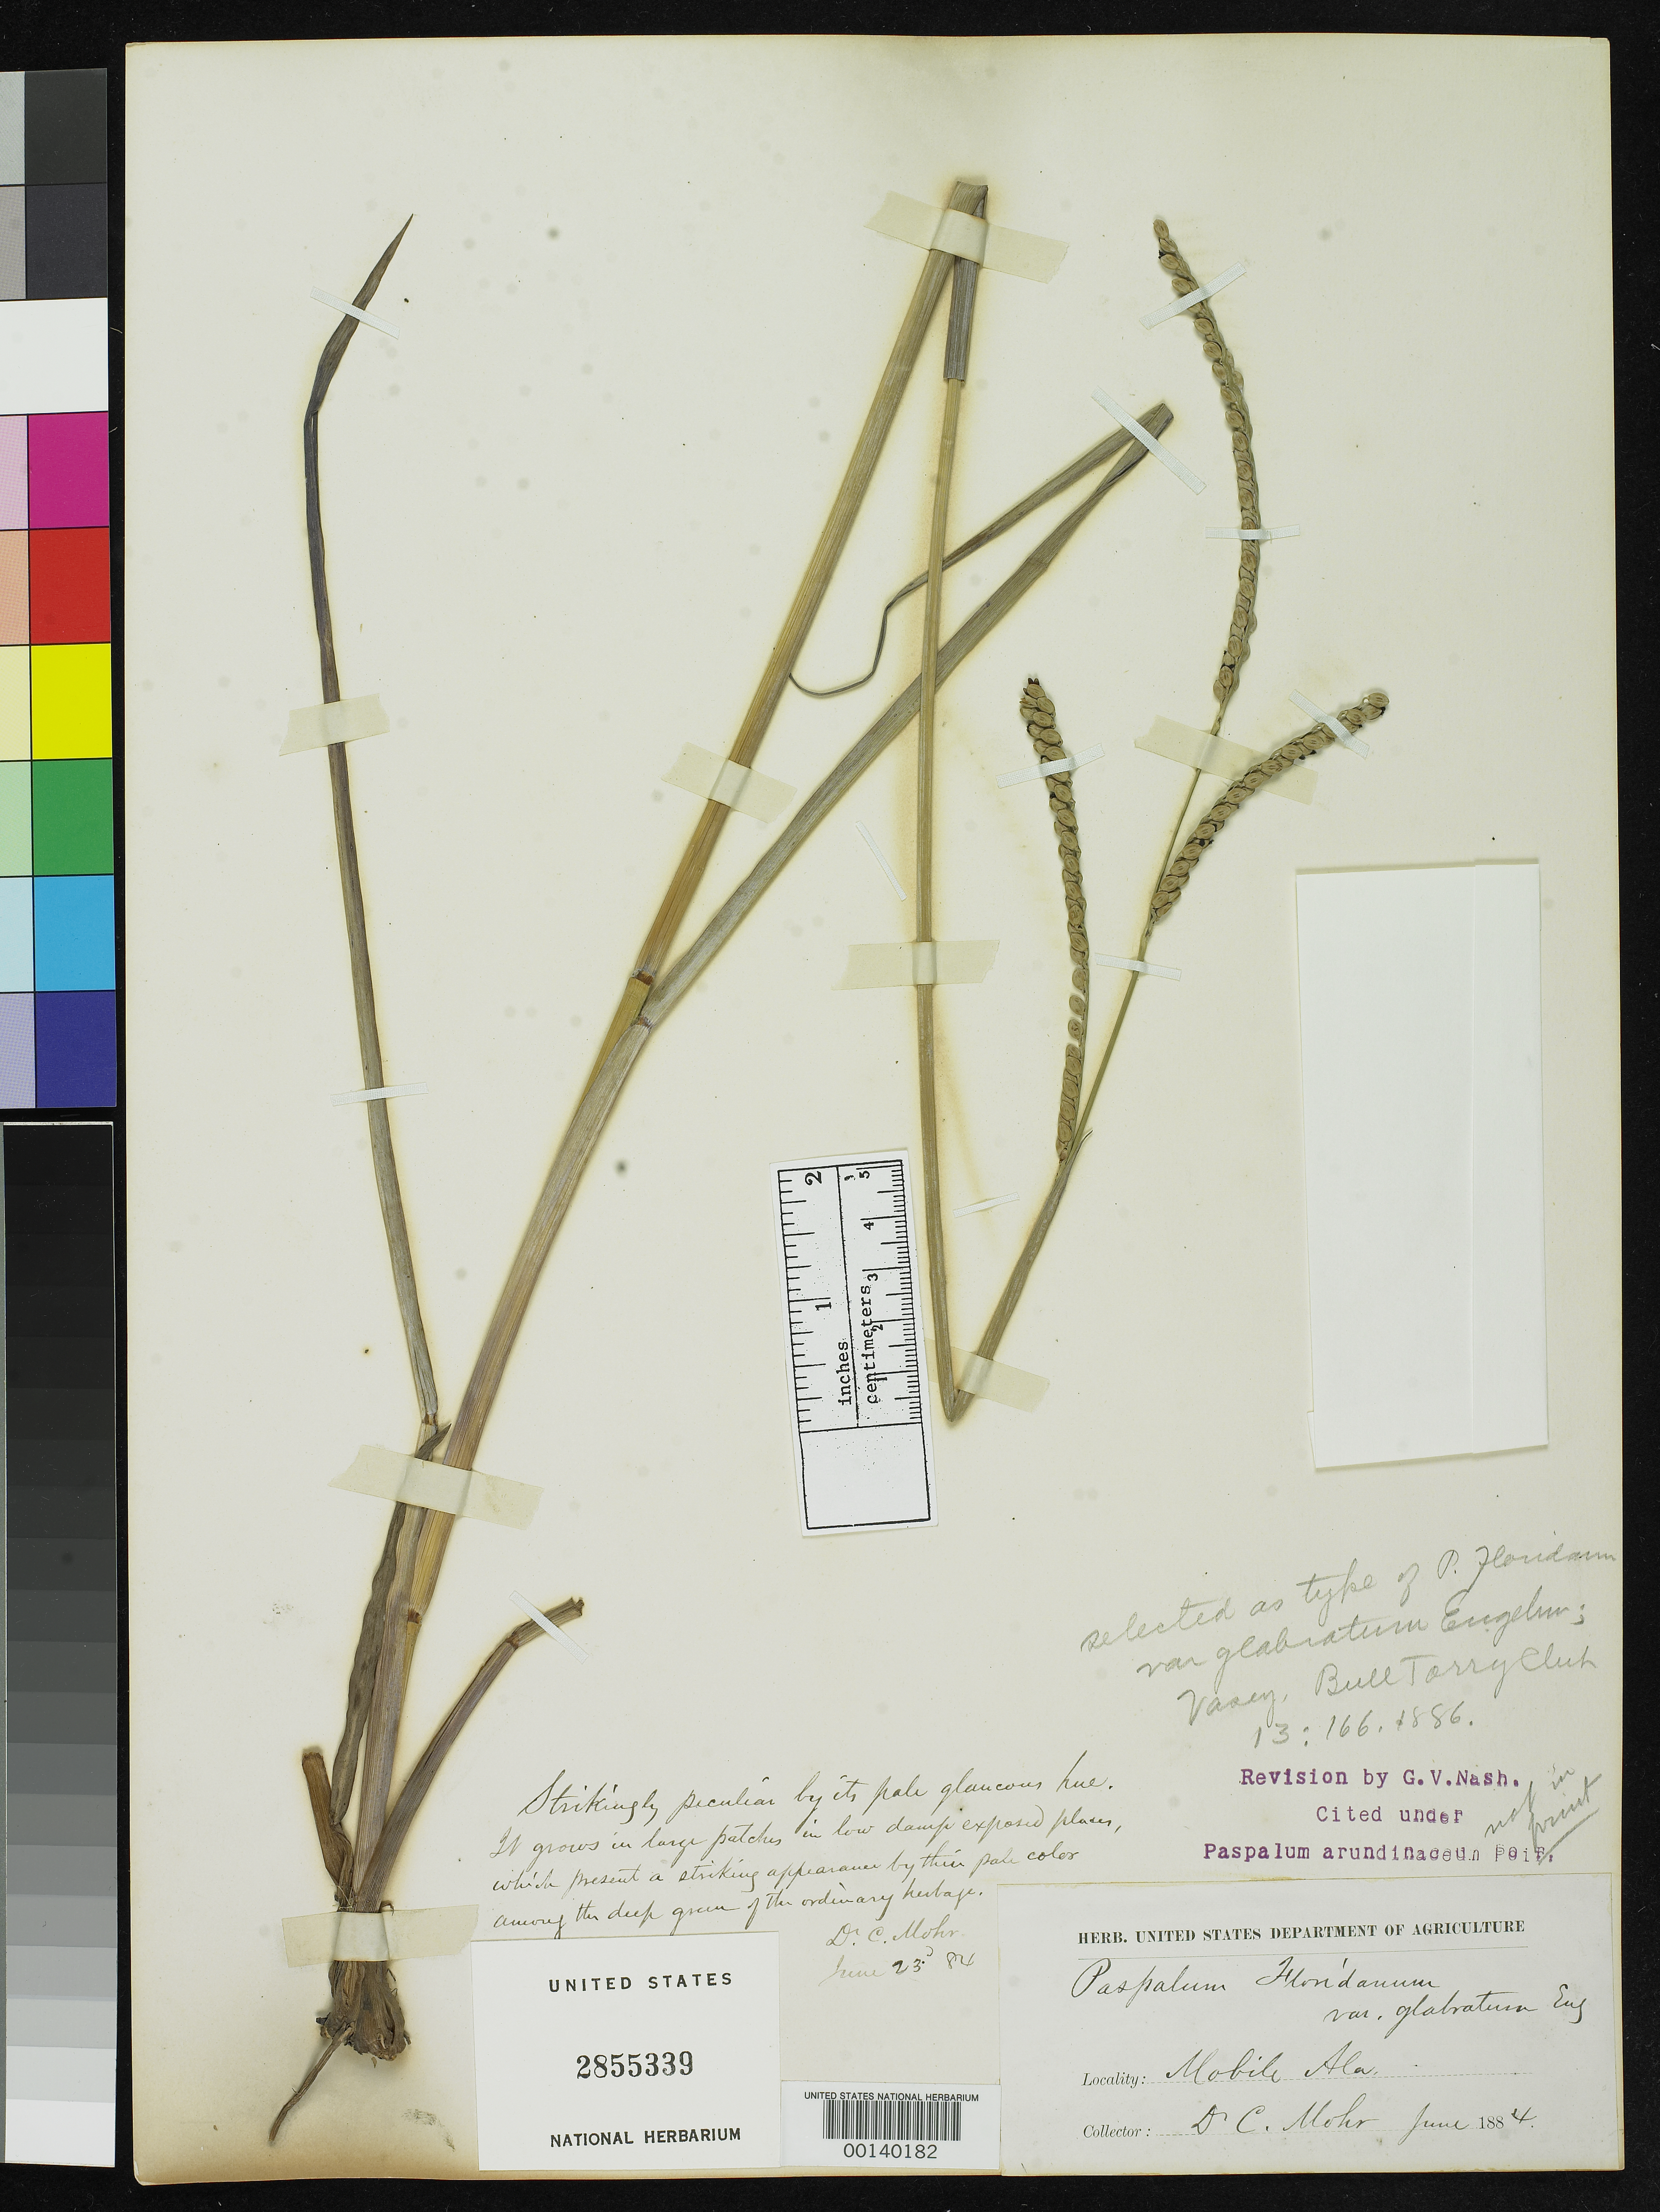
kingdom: Plantae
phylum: Tracheophyta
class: Liliopsida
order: Poales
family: Poaceae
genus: Paspalum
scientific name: Paspalum floridanum var. glabratum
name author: Engelm. ex Vasey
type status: Type Collection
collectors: D. C. Mohr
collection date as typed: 23 Jun 1884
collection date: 1884-06-23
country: United States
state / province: Alabama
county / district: Mobile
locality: Mobile.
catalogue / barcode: US 2855339